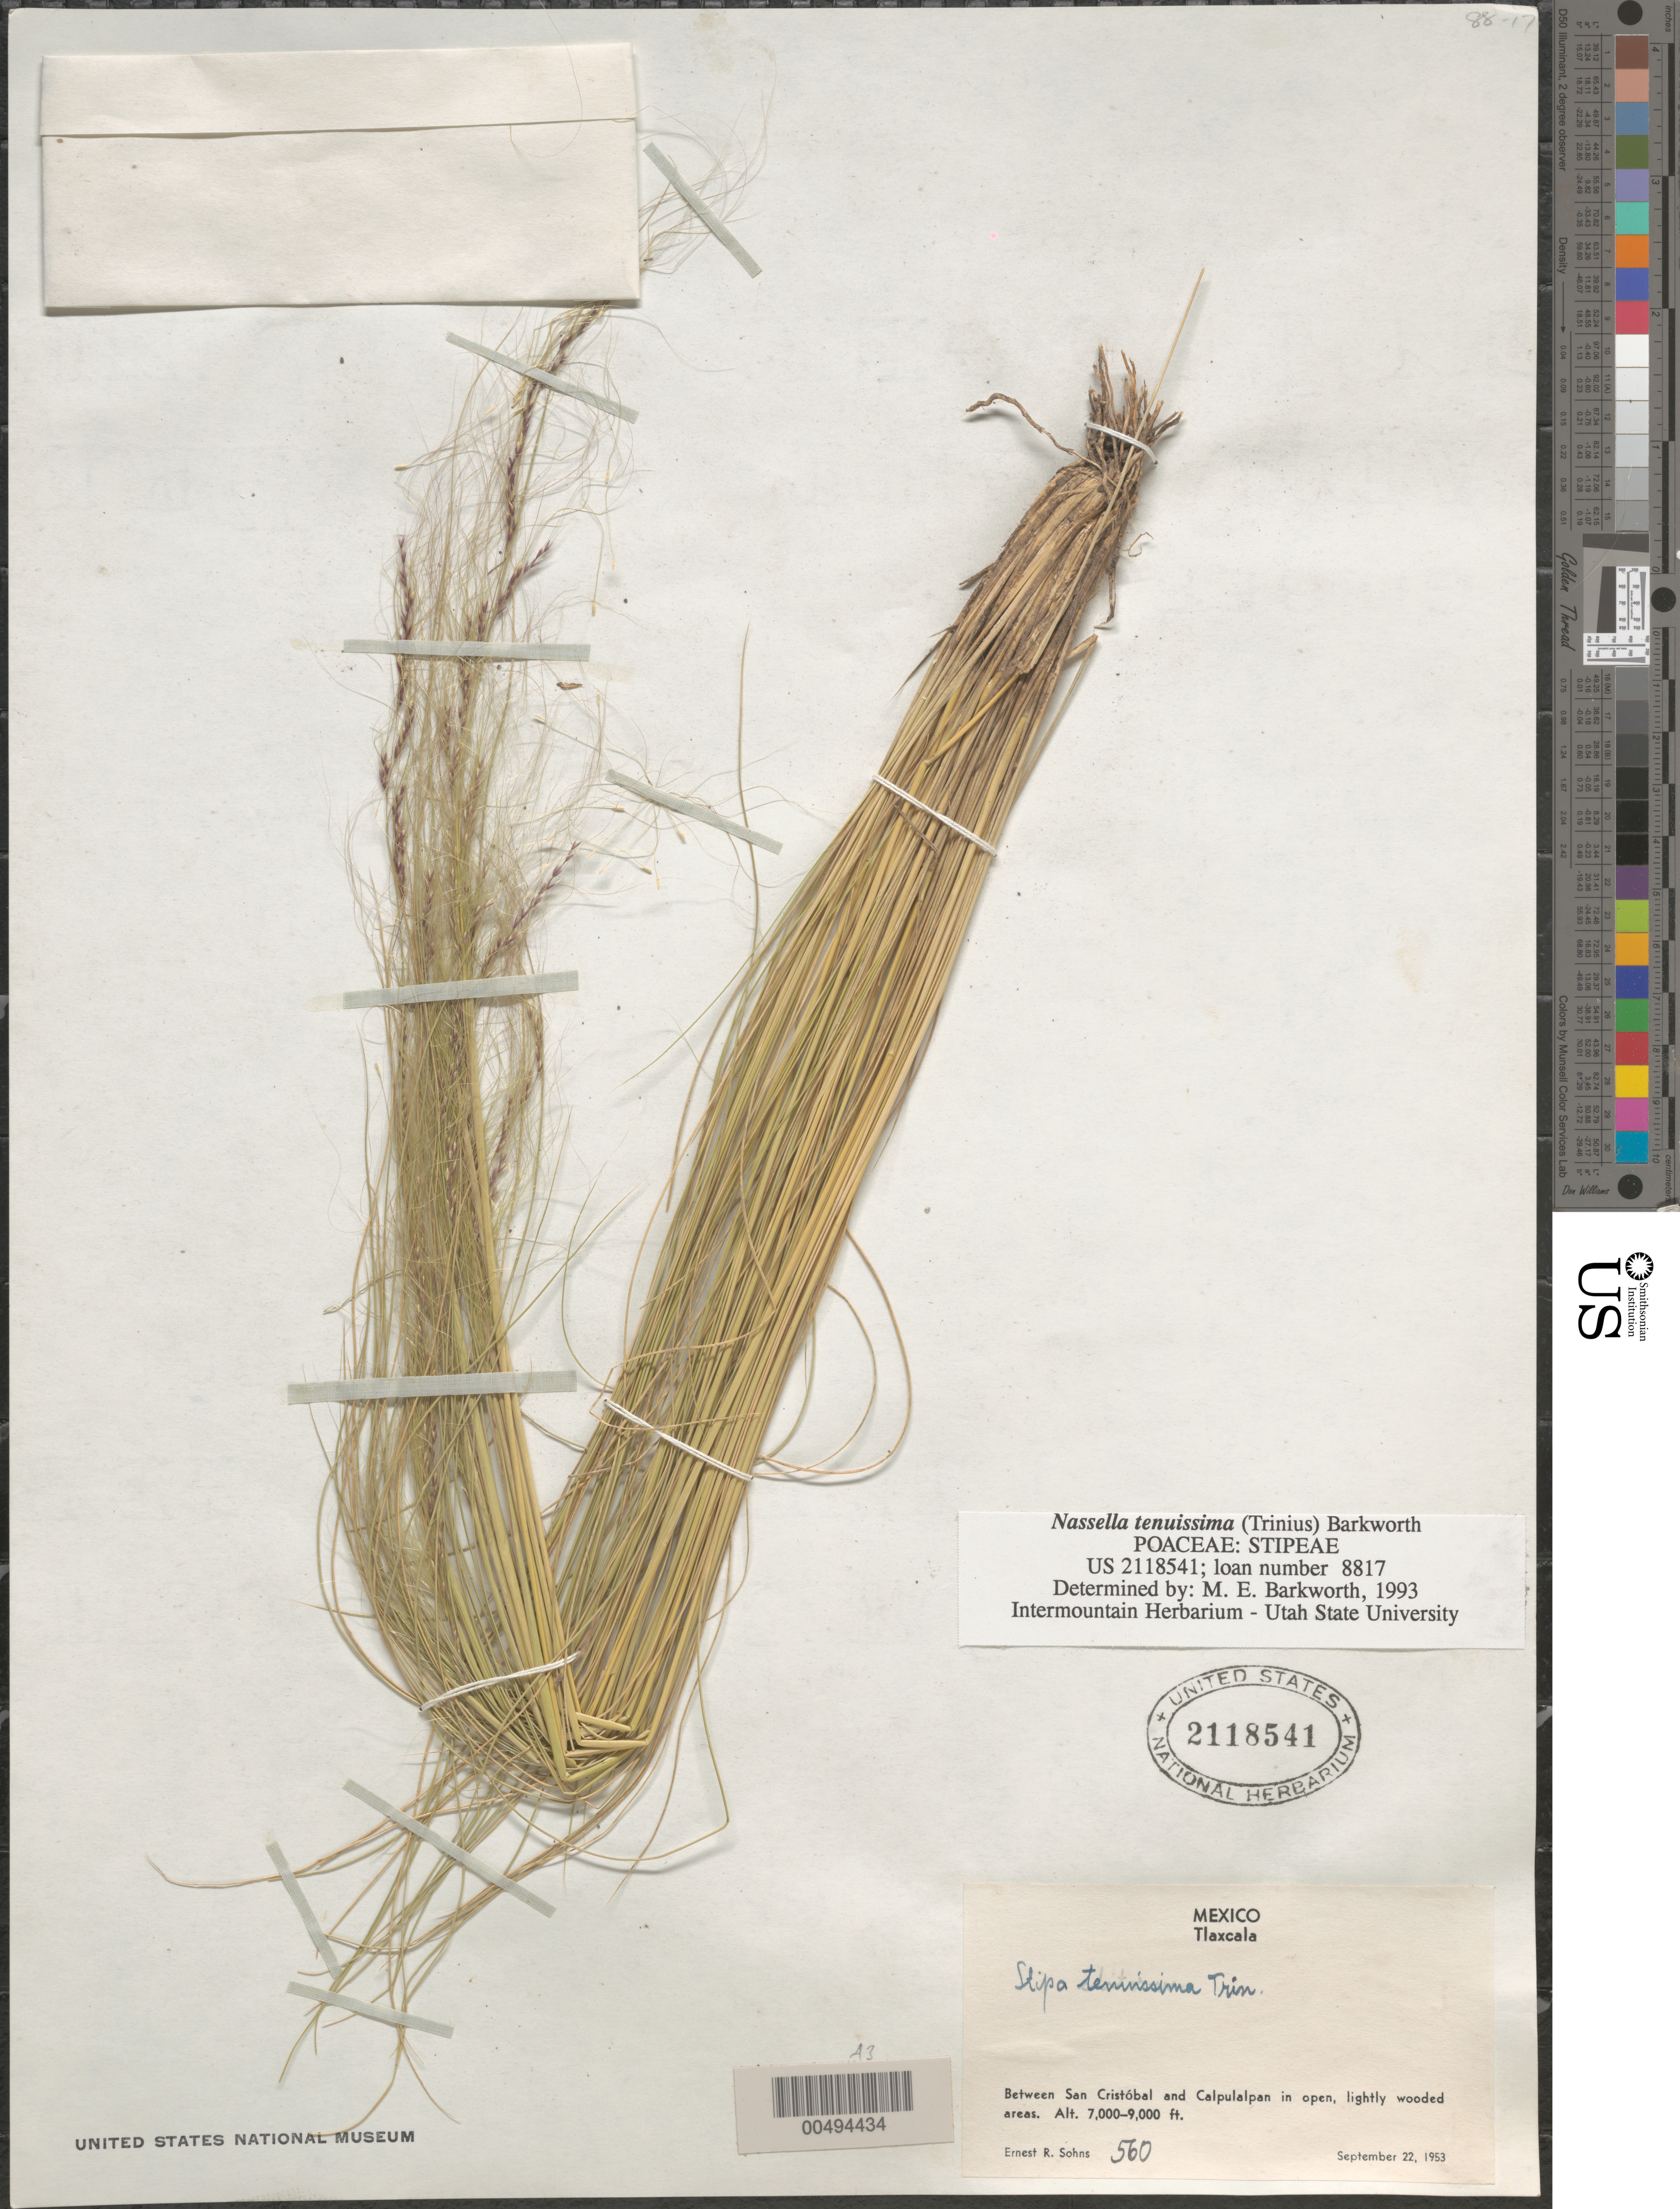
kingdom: Plantae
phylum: Tracheophyta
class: Liliopsida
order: Poales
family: Poaceae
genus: Nassella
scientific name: Nassella tenuissima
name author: (Trin.) Barkworth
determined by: Barkworth, M. E.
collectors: E. R. Sohns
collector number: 560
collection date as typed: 22 Sep 1953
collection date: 1953-09-22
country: Mexico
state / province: Tlaxcala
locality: Between San Crist¢bal & Calpulalpan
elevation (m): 2134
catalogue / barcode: US 2118541